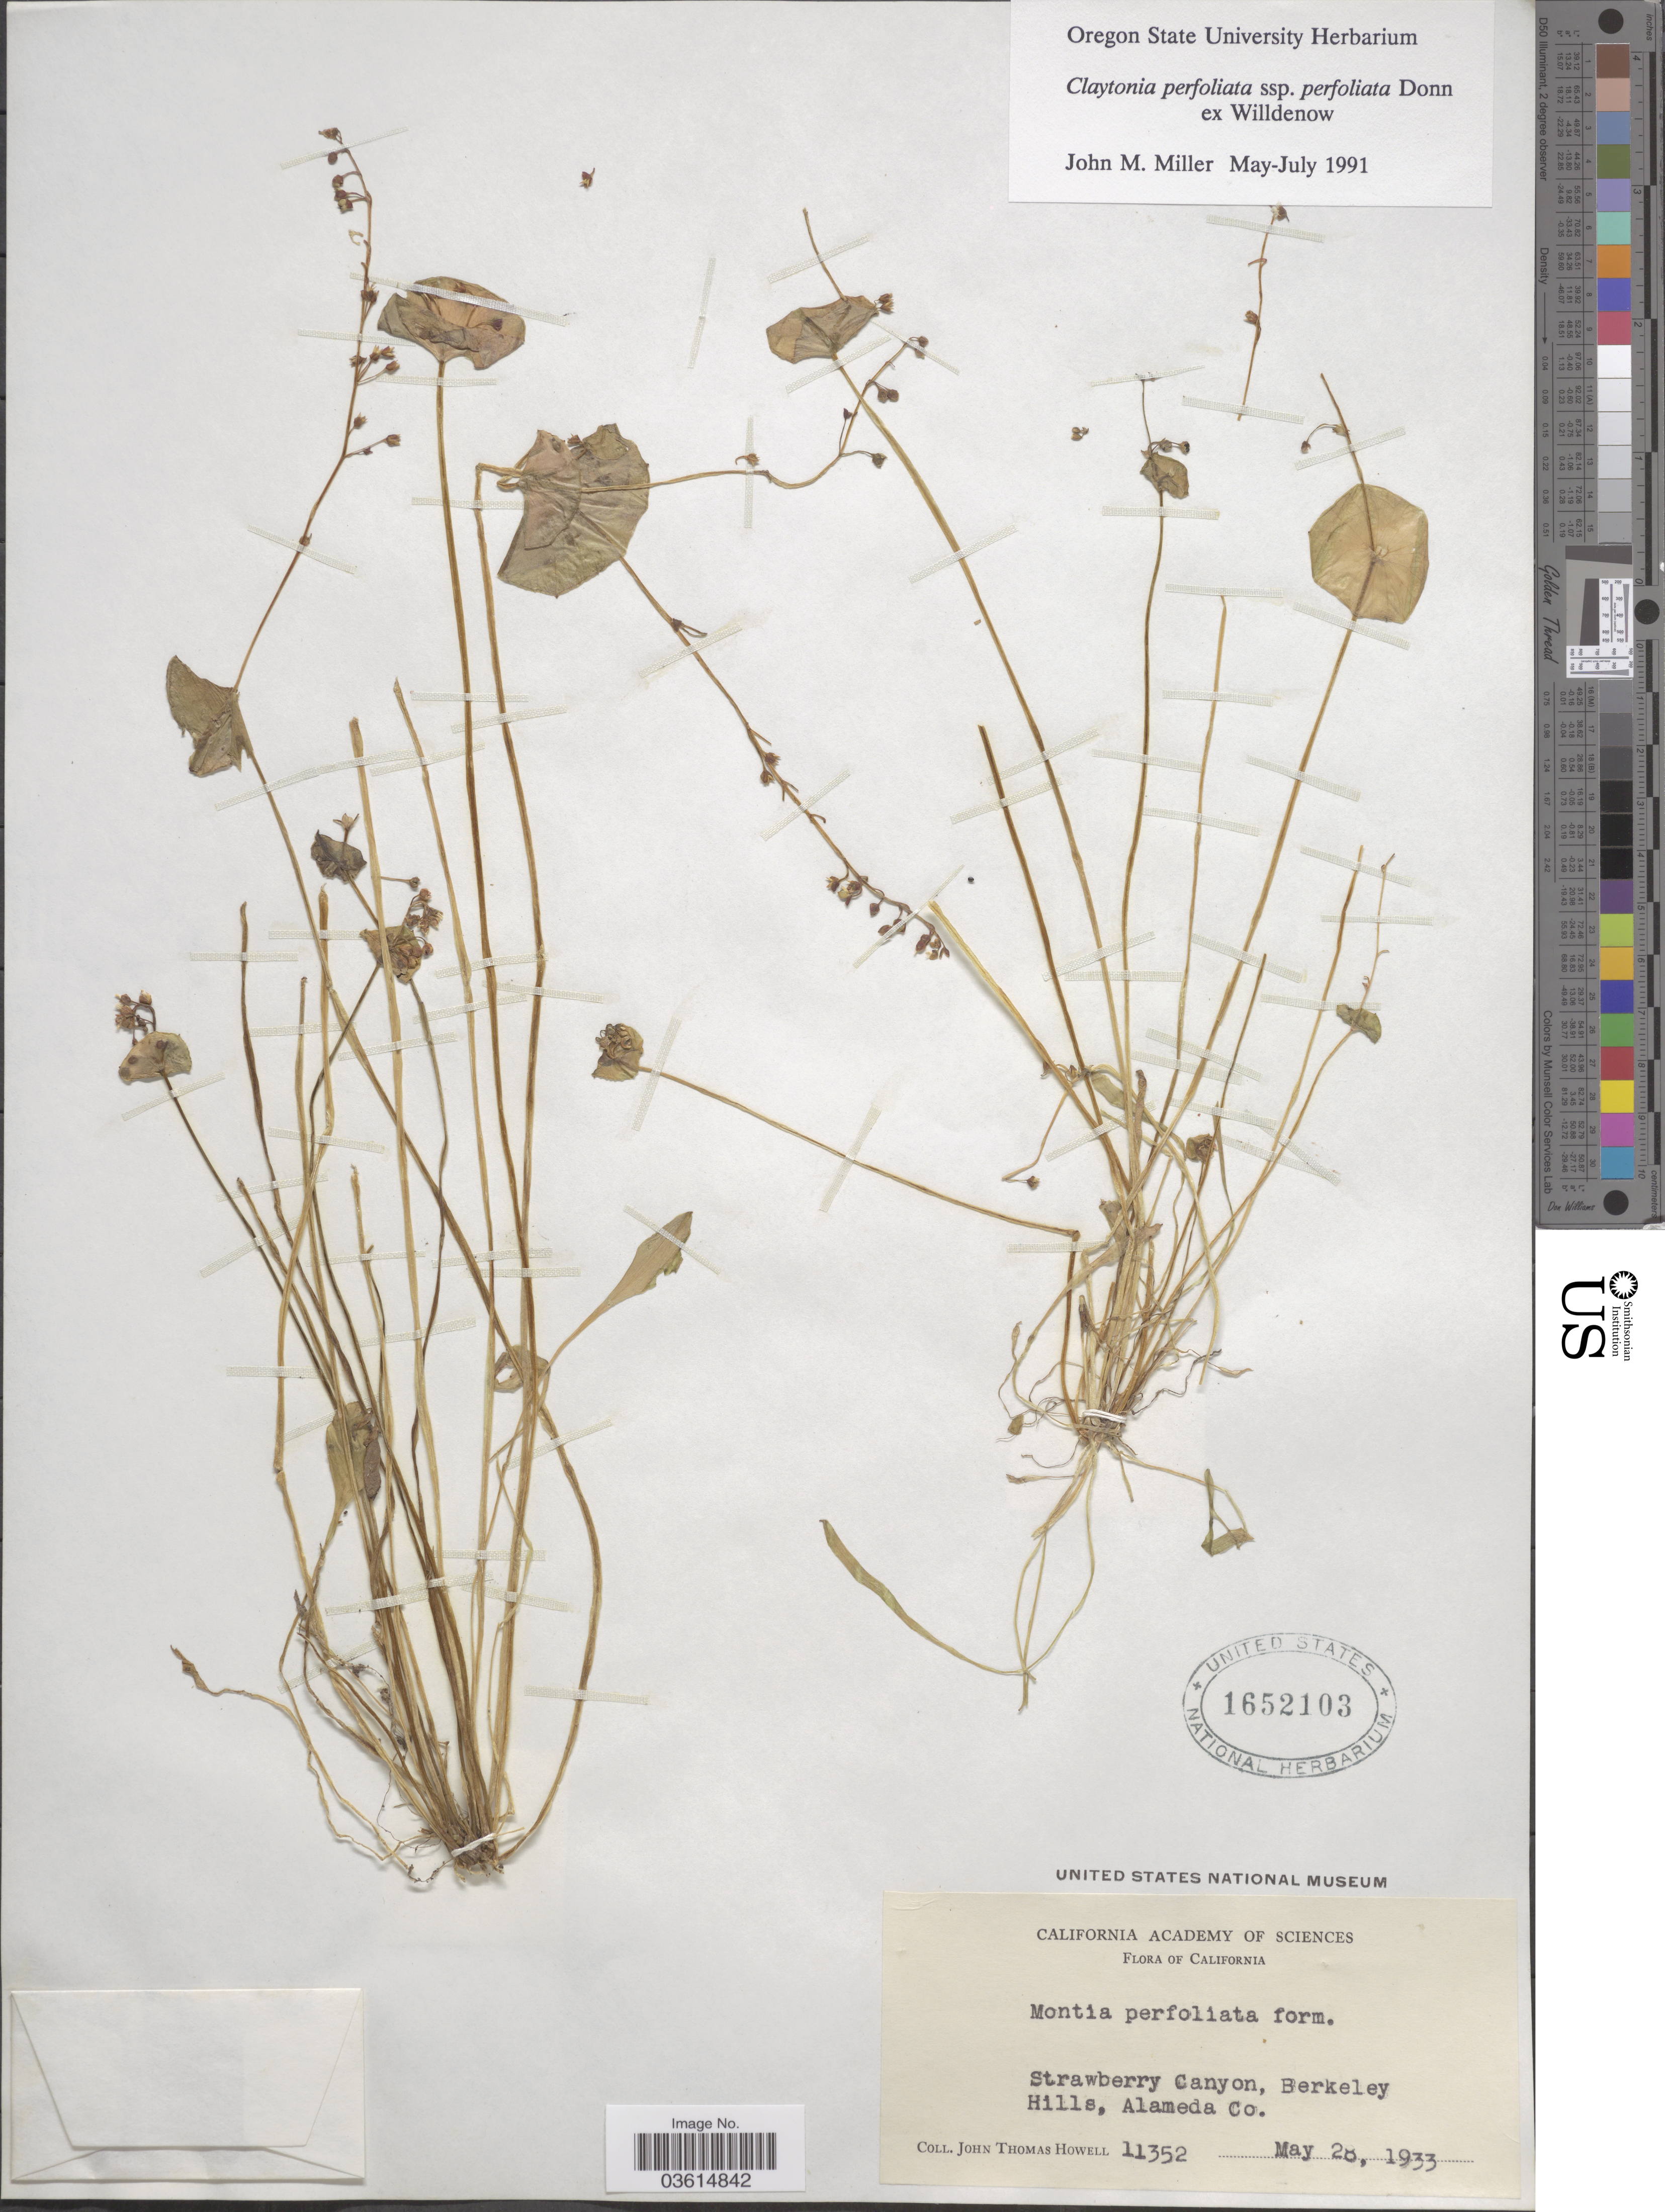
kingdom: Plantae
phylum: Tracheophyta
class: Magnoliopsida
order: Caryophyllales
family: Montiaceae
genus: Claytonia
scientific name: Claytonia perfoliata subsp. perfoliata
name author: Donn ex Willd.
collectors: J. T. Howell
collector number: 11352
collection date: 1933-05-28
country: United States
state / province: California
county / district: Alameda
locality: Strawberry Canyon, Berkeley Hills, Alameda Co.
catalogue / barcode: US 1652103